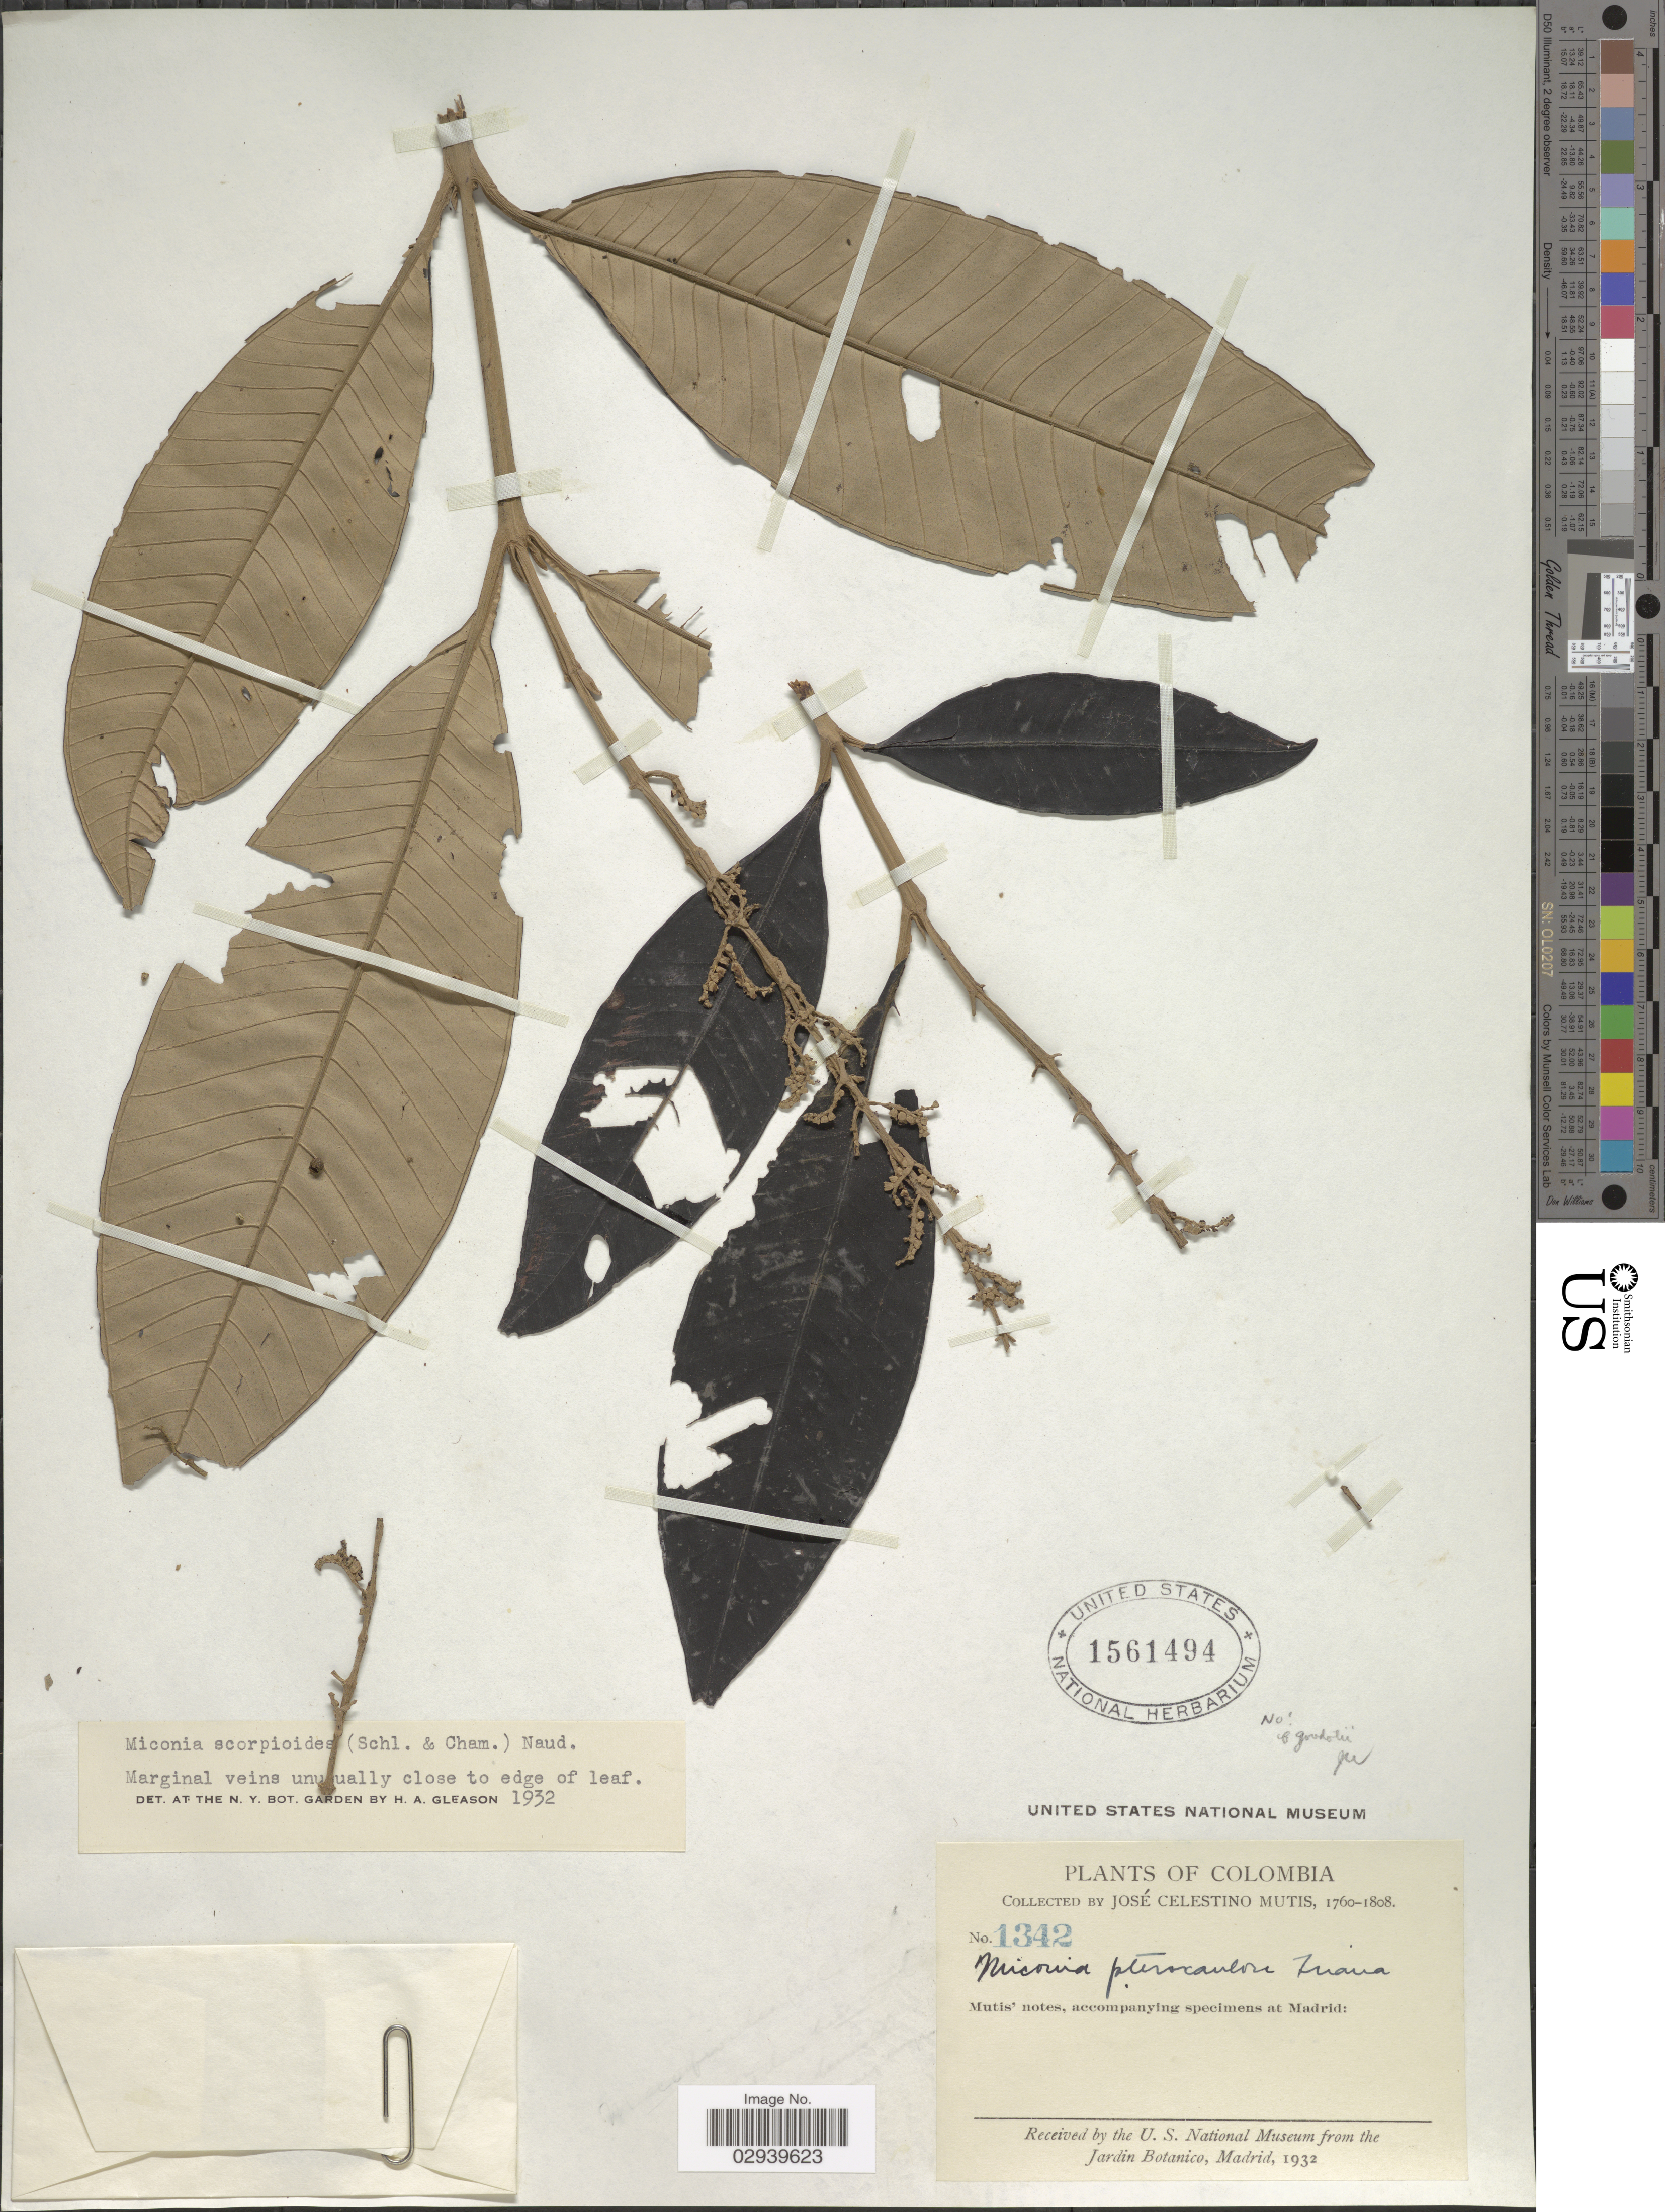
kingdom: Plantae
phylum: Tracheophyta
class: Magnoliopsida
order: Myrtales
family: Melastomataceae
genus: Miconia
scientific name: Miconia goudotii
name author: Naudin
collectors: J. C. B. Mutis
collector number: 1342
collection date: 1760/1808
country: Colombia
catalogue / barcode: US 1561494